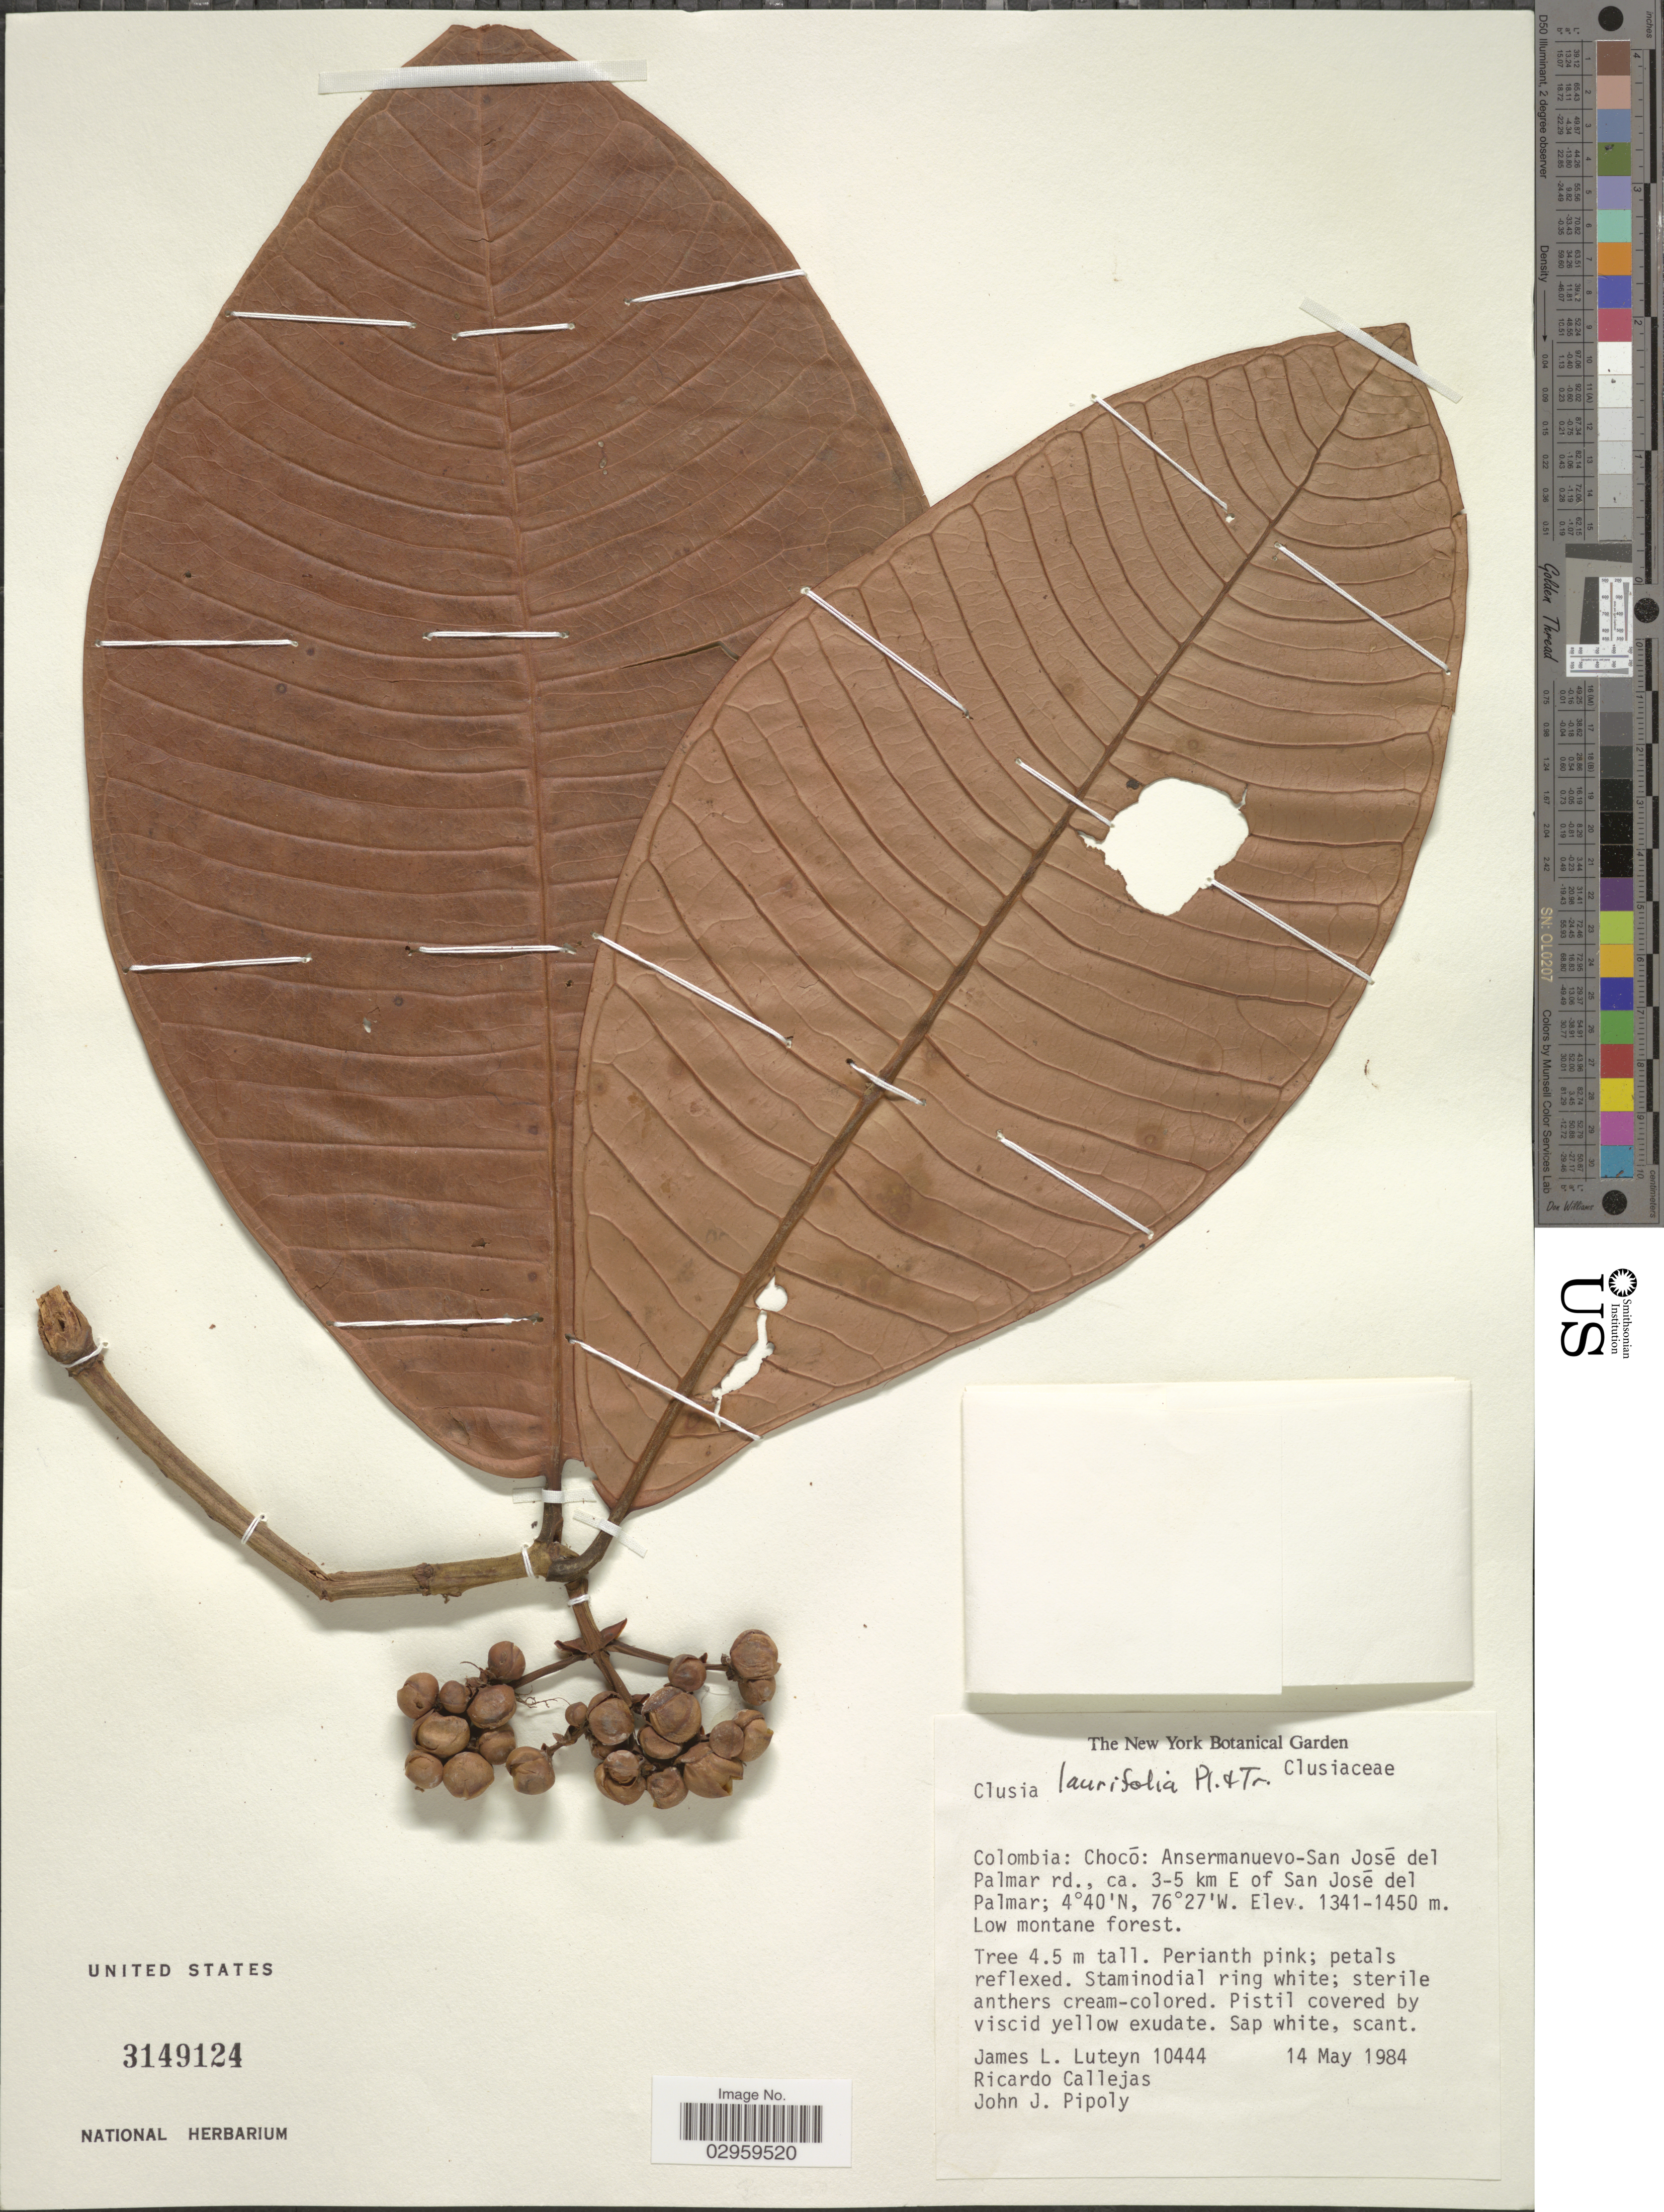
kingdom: Plantae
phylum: Tracheophyta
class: Magnoliopsida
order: Malpighiales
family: Clusiaceae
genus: Clusia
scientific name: Clusia laurifolia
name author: Planch. & Triana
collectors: J. L. Luteyn, R. Callejas & J. J. Pipoly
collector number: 10444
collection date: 1984-05-14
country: Colombia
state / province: Chocó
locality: Chocó: Ansermanuevo-San José del Palmar rd., ca. 3-5 km E of San José del Palmar.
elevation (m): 1341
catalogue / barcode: US 3149124